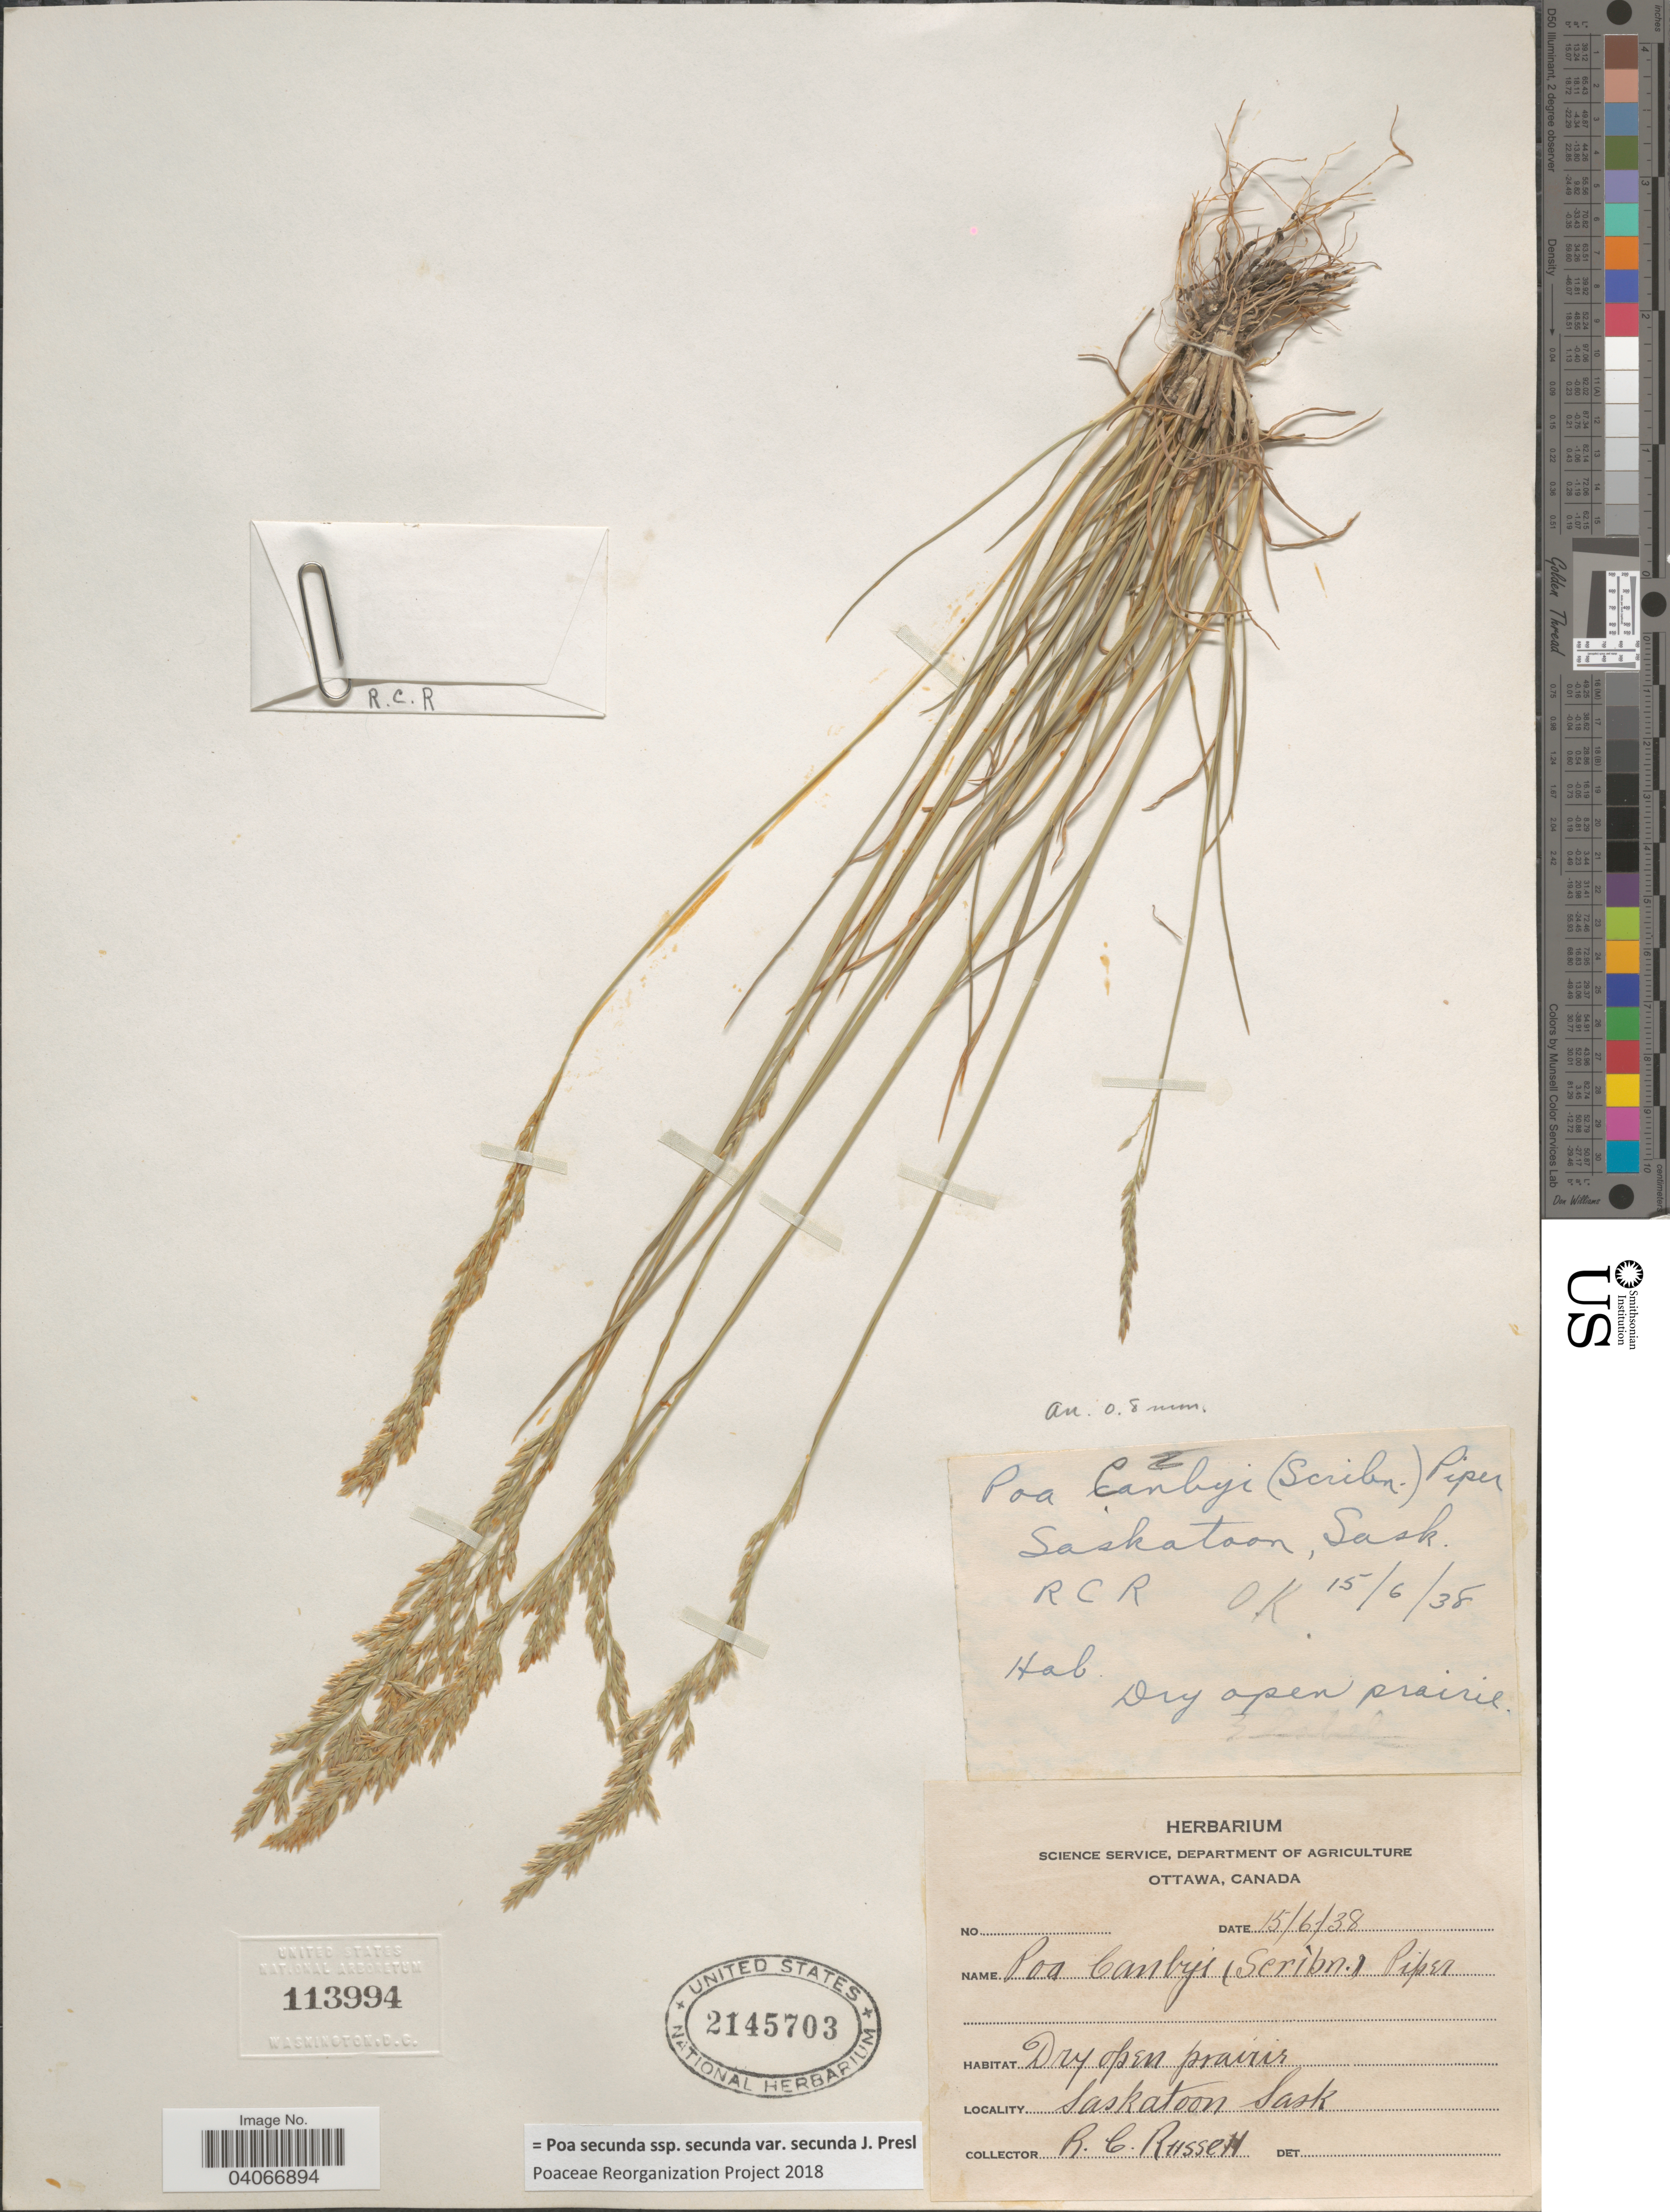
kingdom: Plantae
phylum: Tracheophyta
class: Liliopsida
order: Poales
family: Poaceae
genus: Poa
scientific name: Poa secunda subsp. secunda var. secunda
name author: J. Presl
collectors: R. Russell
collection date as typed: Transcribed d/m/y: 15/6/38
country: Canada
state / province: Saskatchewan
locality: Saskatoon Sask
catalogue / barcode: US 2145703